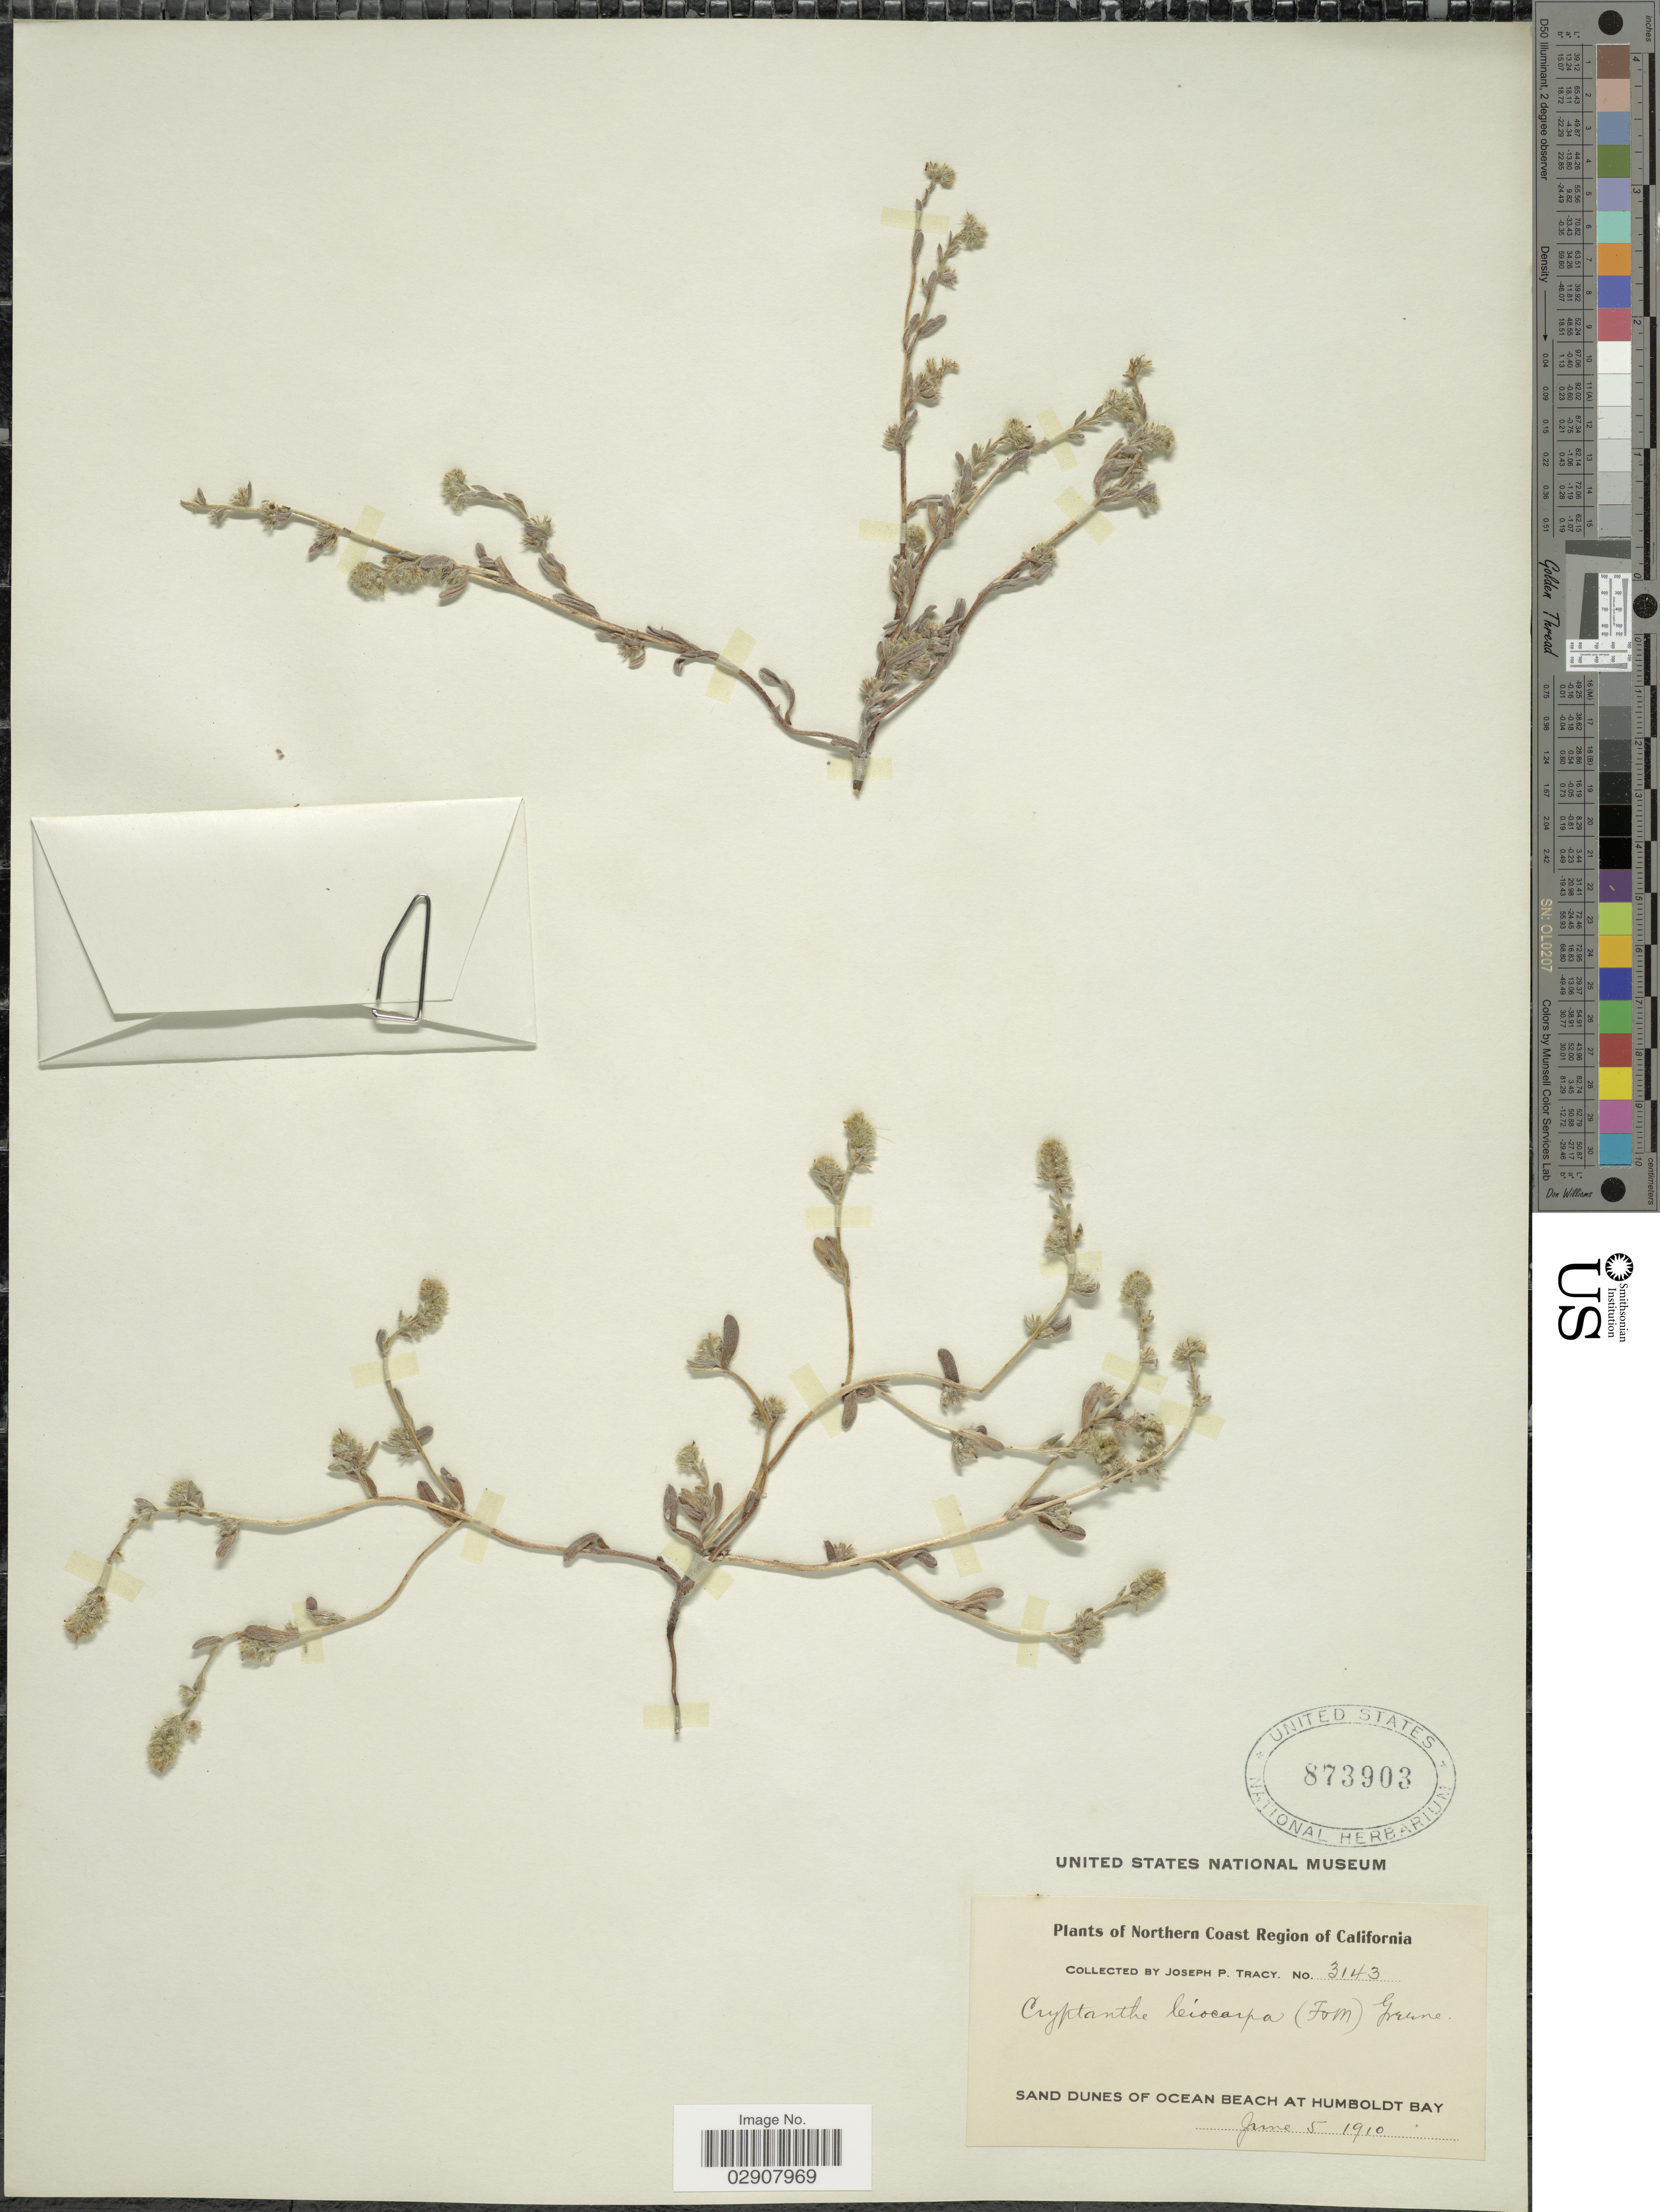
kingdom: Plantae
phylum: Tracheophyta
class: Magnoliopsida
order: Boraginales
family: Boraginaceae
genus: Cryptantha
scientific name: Cryptantha leiocarpa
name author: (Fisch. & C.A. Mey.) Greene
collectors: J. Tracy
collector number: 3143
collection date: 1910-06-05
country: United States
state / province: California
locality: Northern Coast Region of California, Sand dunes of Ocean Beach at Humboldt Bay.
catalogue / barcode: US 873903